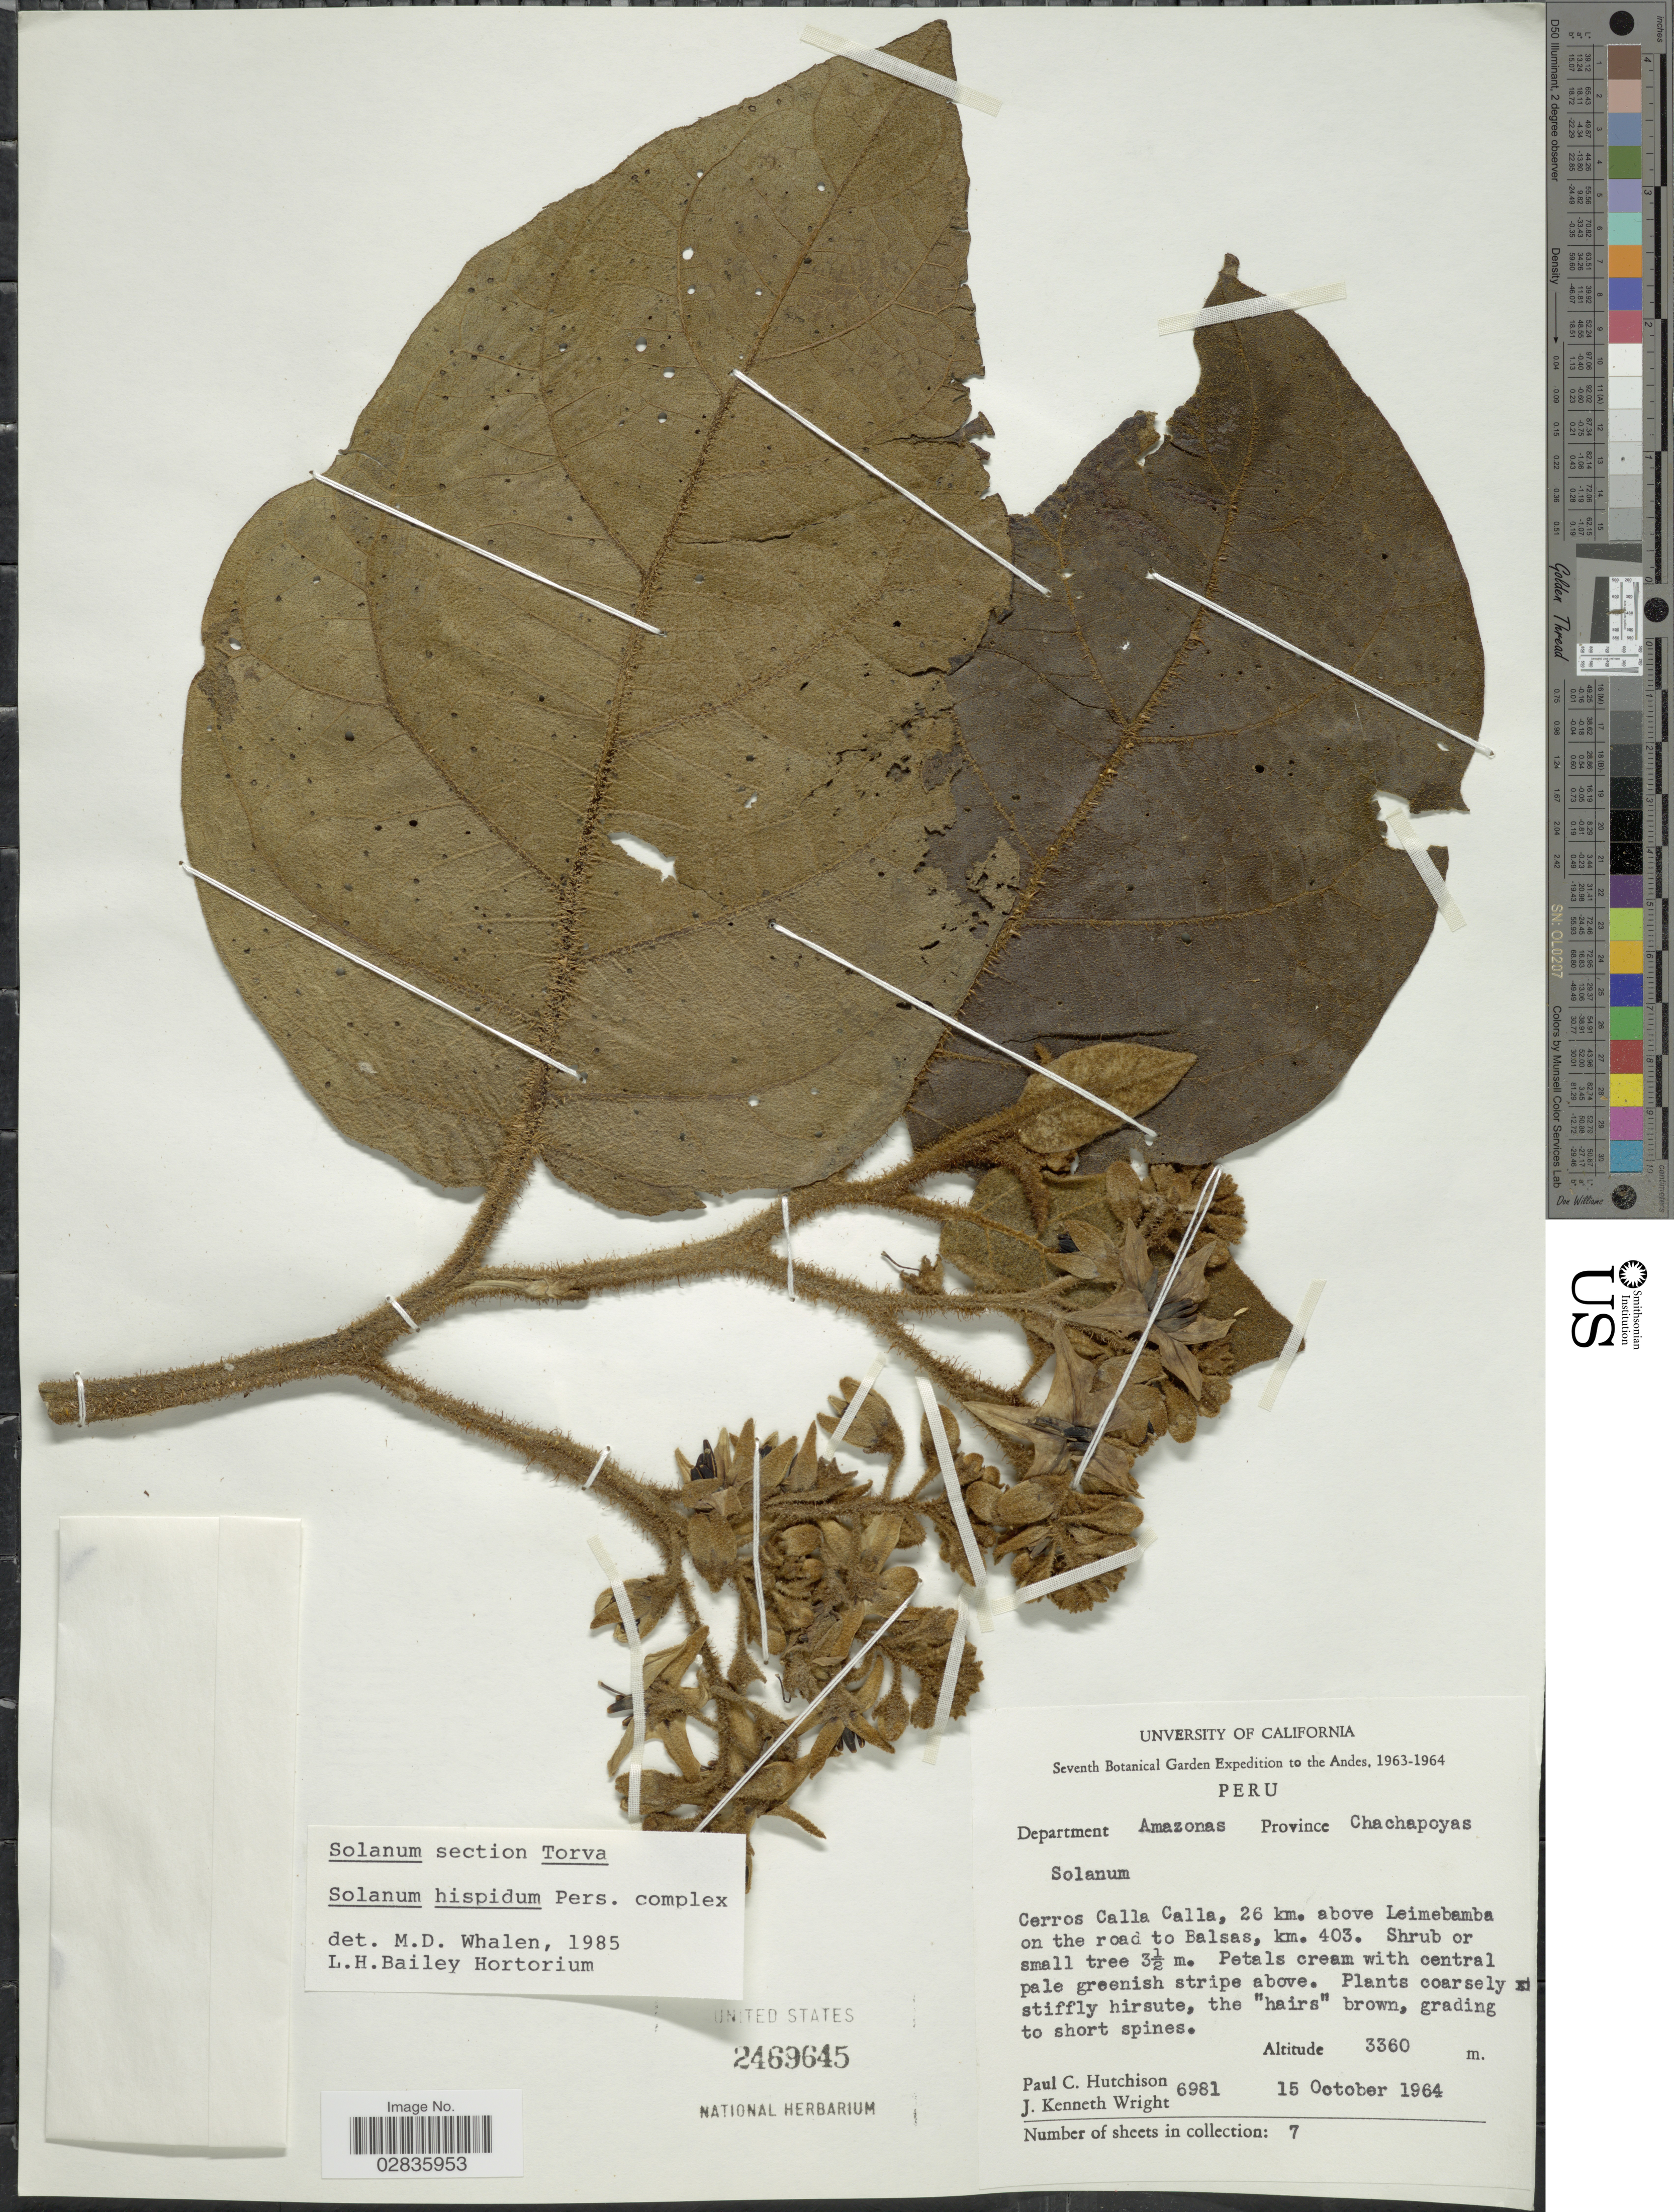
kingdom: Plantae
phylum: Tracheophyta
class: Magnoliopsida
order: Solanales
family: Solanaceae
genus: Solanum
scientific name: Solanum hispidum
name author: Pers.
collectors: P. C. Hutchison & J. K. Wright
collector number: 6981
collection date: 1964-10-15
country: Peru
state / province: Amazonas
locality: Andes. Department Amazonas. Province Chachapoyas. Cerros Calla Calla, 26 km. above Leimebamba on the road to Balsas, km. 403.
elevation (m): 3360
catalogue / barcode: US 2469645